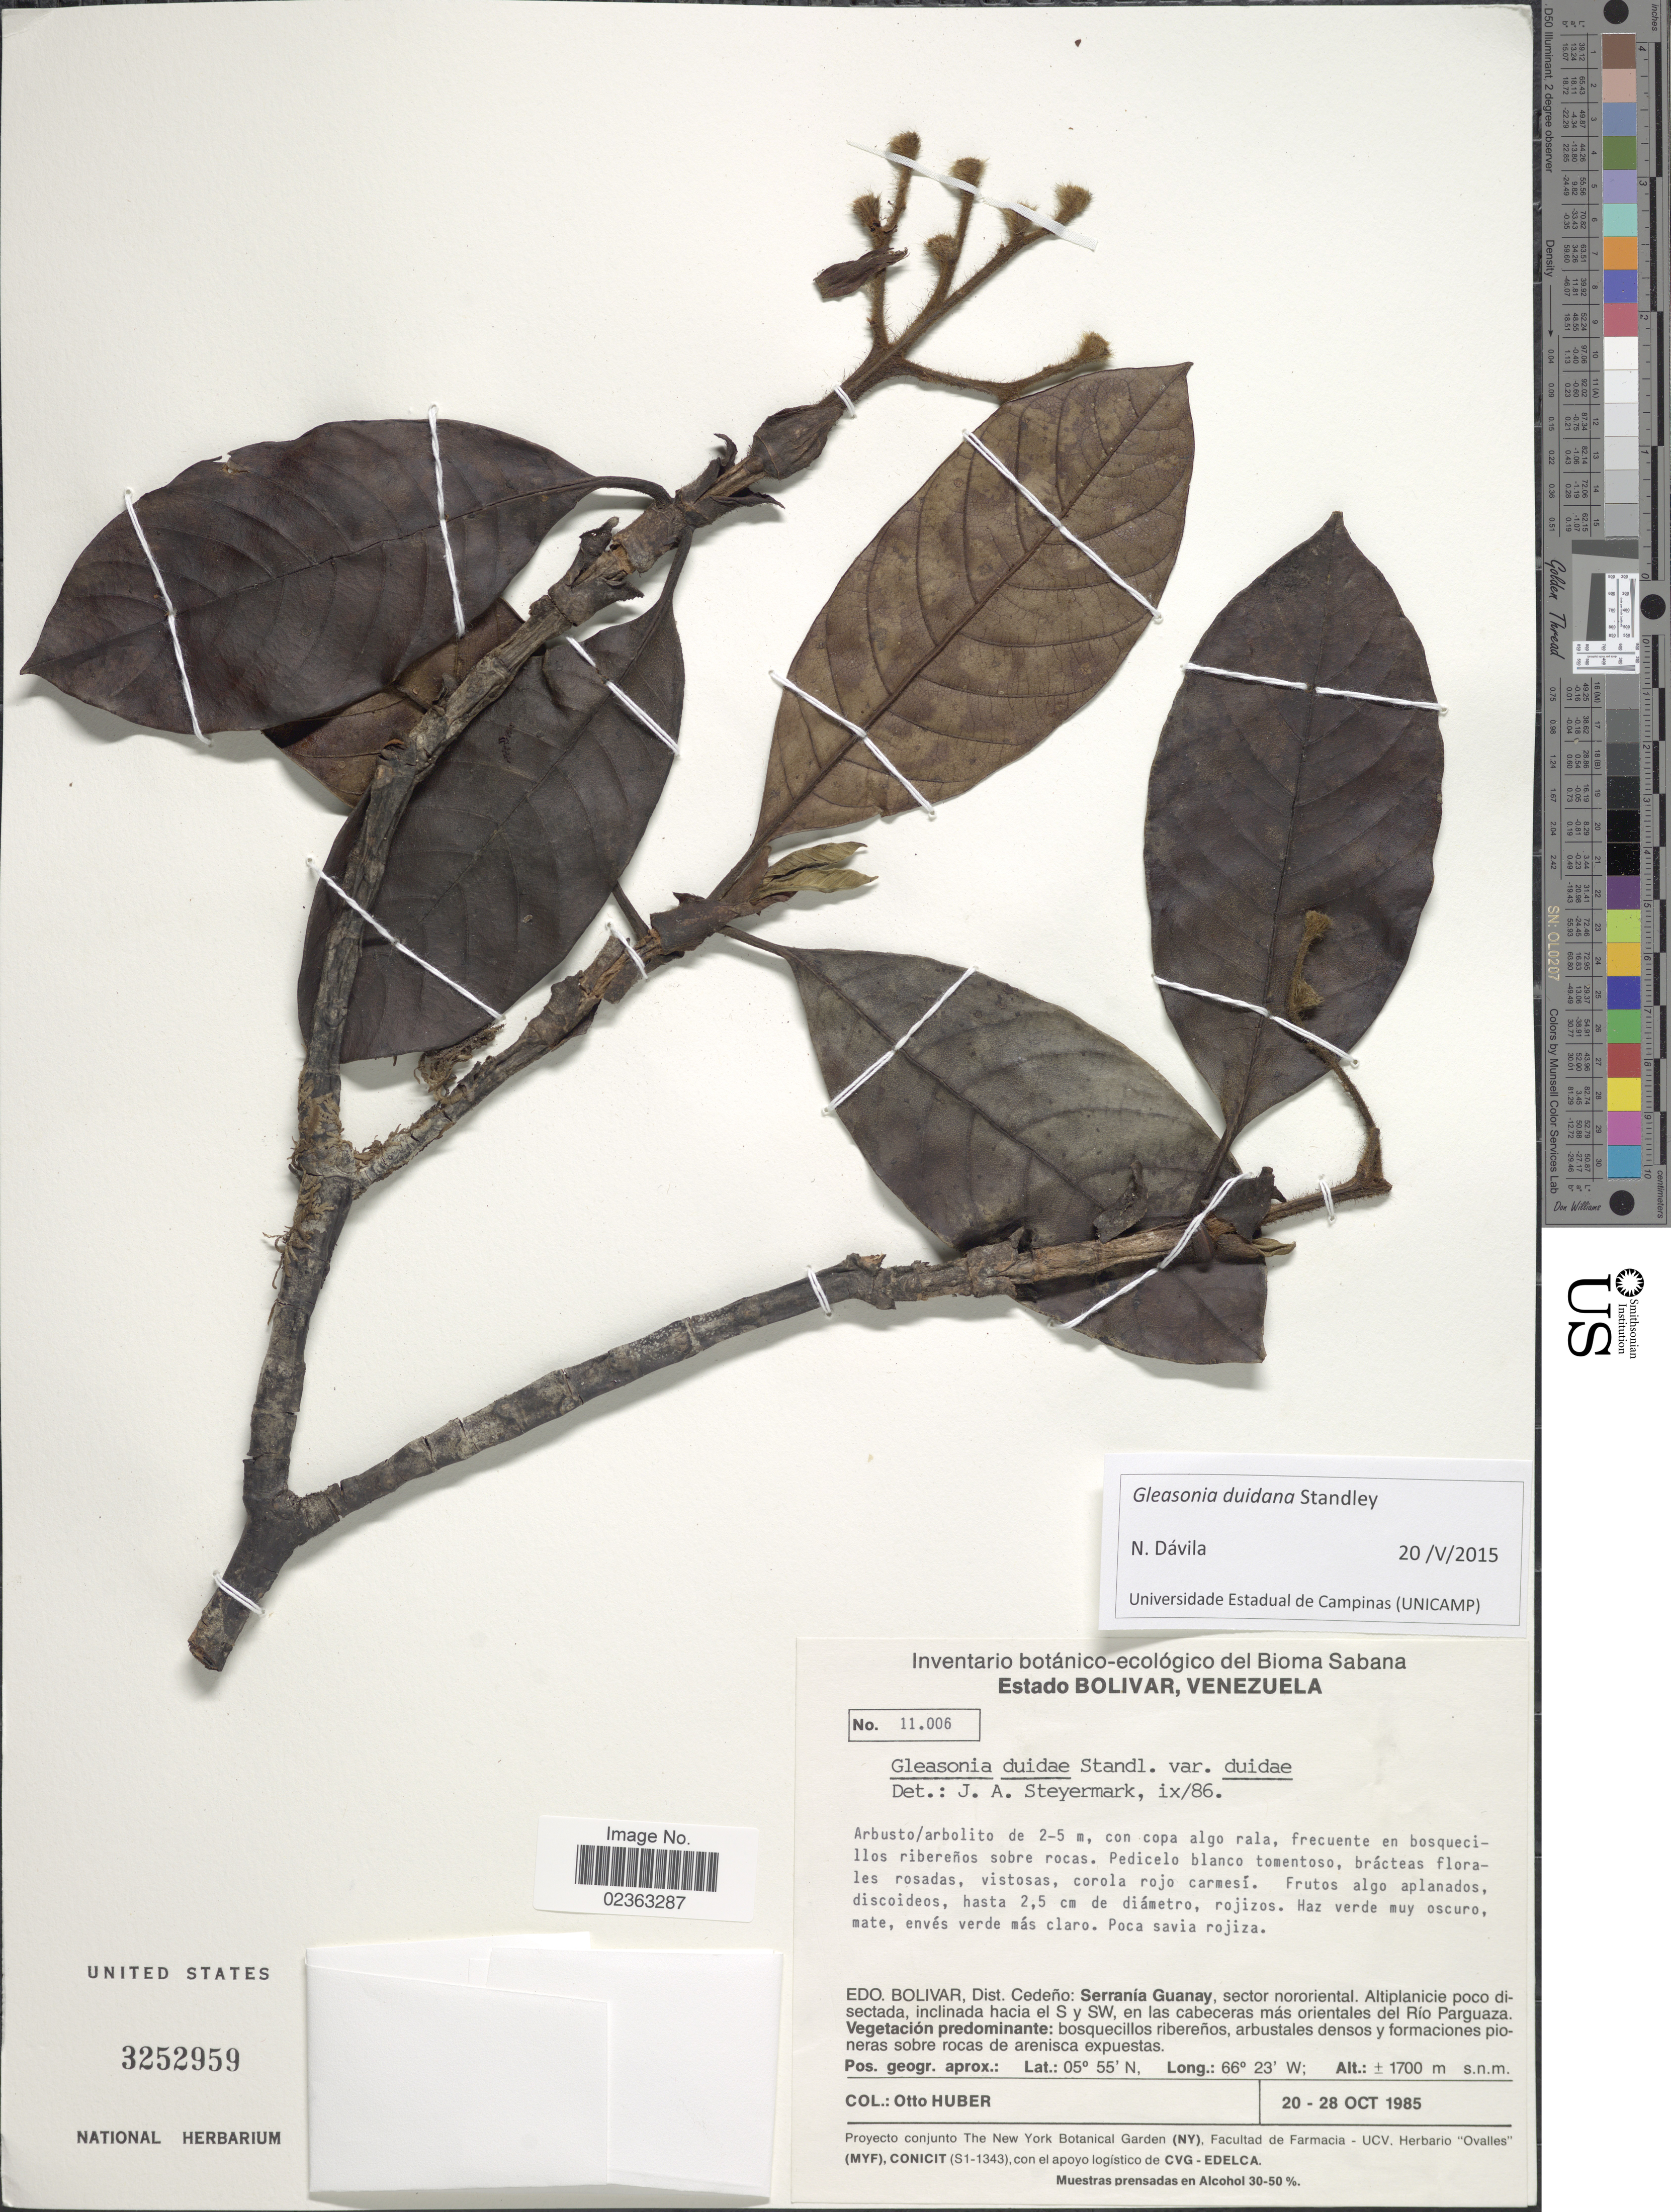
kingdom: Plantae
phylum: Tracheophyta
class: Magnoliopsida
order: Gentianales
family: Rubiaceae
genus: Gleasonia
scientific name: Gleasonia duidana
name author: Standl.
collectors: O. Huber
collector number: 11006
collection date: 1985-10-20/1985-10-28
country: Venezuela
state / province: Bolivar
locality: Dist. Cedeno: Serrania Guanay, sector nororiental, Altiplanicie poco disectada, inclinada hacia el S y SW, en las cabeceras mas orientales del Rio Parguaza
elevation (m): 1700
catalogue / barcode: US 3252959